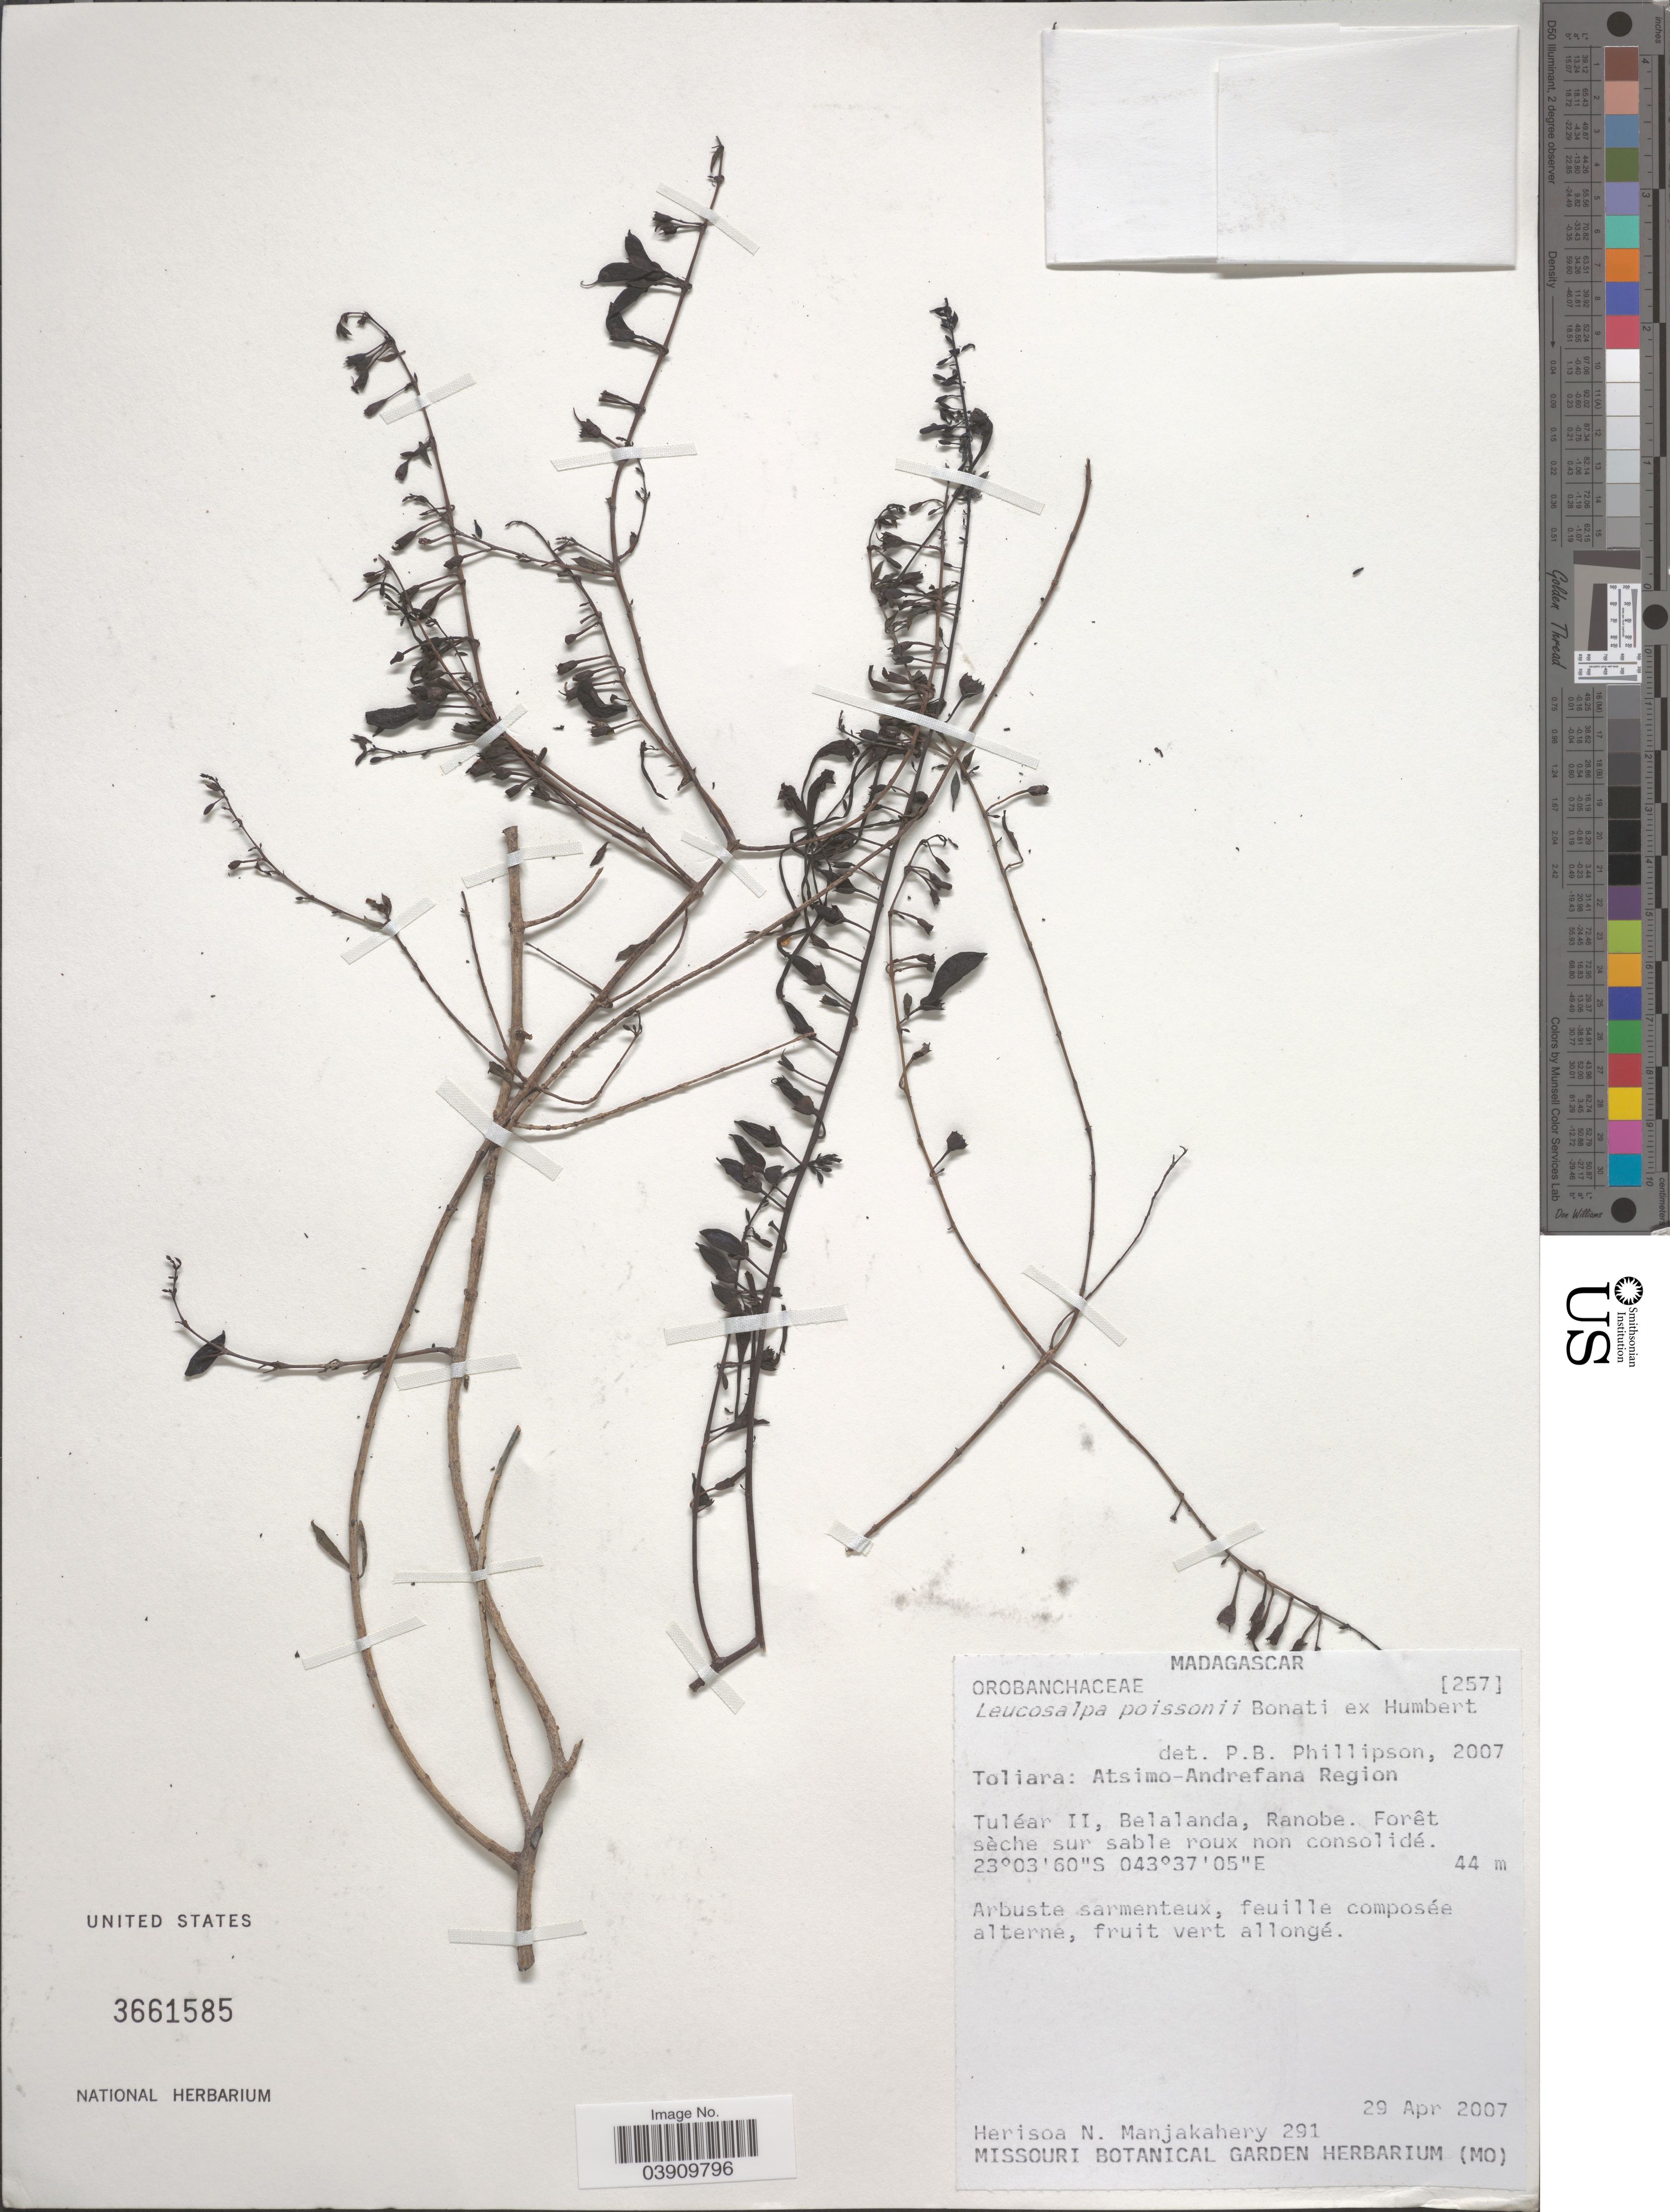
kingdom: Plantae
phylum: Tracheophyta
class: Magnoliopsida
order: Lamiales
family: Orobanchaceae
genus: Leucosalpa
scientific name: Leucosalpa poissonii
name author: Bonati & Humbert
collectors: H. N. Manjakahery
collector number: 291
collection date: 2007-04-29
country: Madagascar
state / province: Atsimo-Andrefana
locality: Atsimo-Andrefana Region. Tuléar II, Belalanda, Ranobe. Forêt sèche sur sable roux non consolidé.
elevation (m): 44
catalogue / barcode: US 3661585